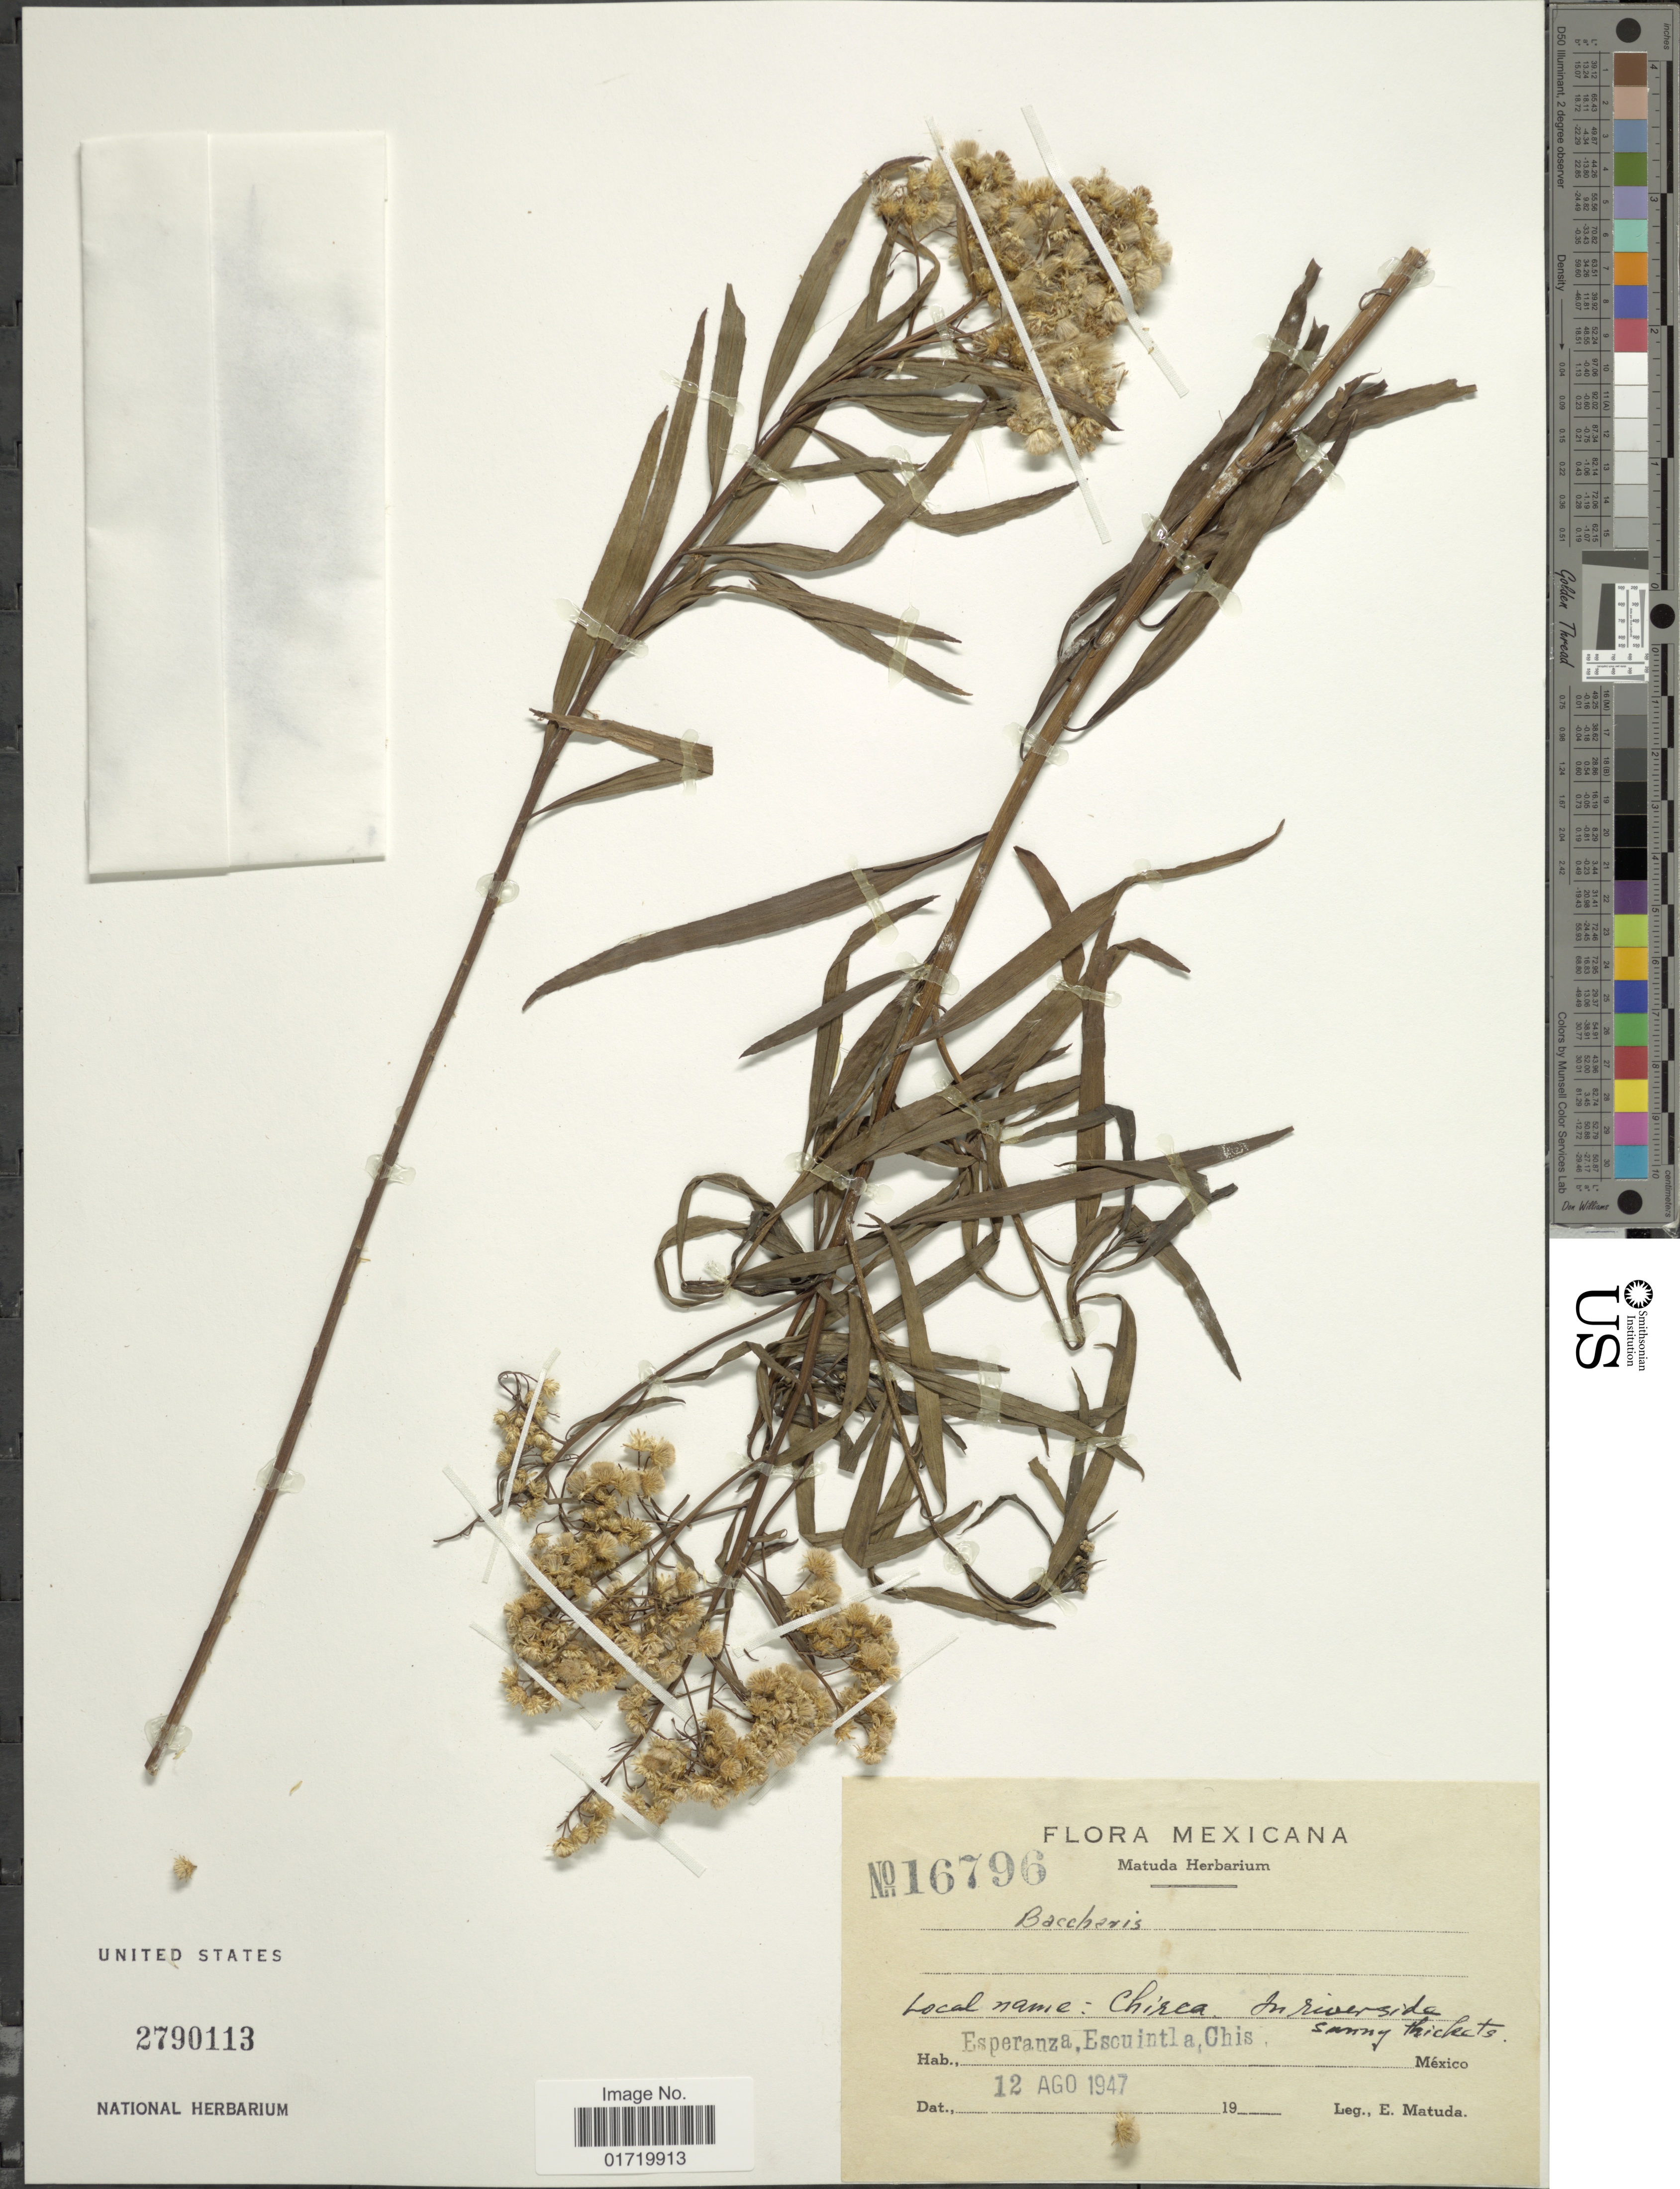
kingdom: Plantae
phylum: Tracheophyta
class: Magnoliopsida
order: Asterales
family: Asteraceae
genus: Baccharis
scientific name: Baccharis salicifolia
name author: (Ruiz & Pav.) Pers.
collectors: E. Matuda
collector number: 16796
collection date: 1947-08-12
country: Mexico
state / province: Chiapas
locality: Mexicana, Esperanza, Escuintla, Chis.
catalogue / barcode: US 2790113